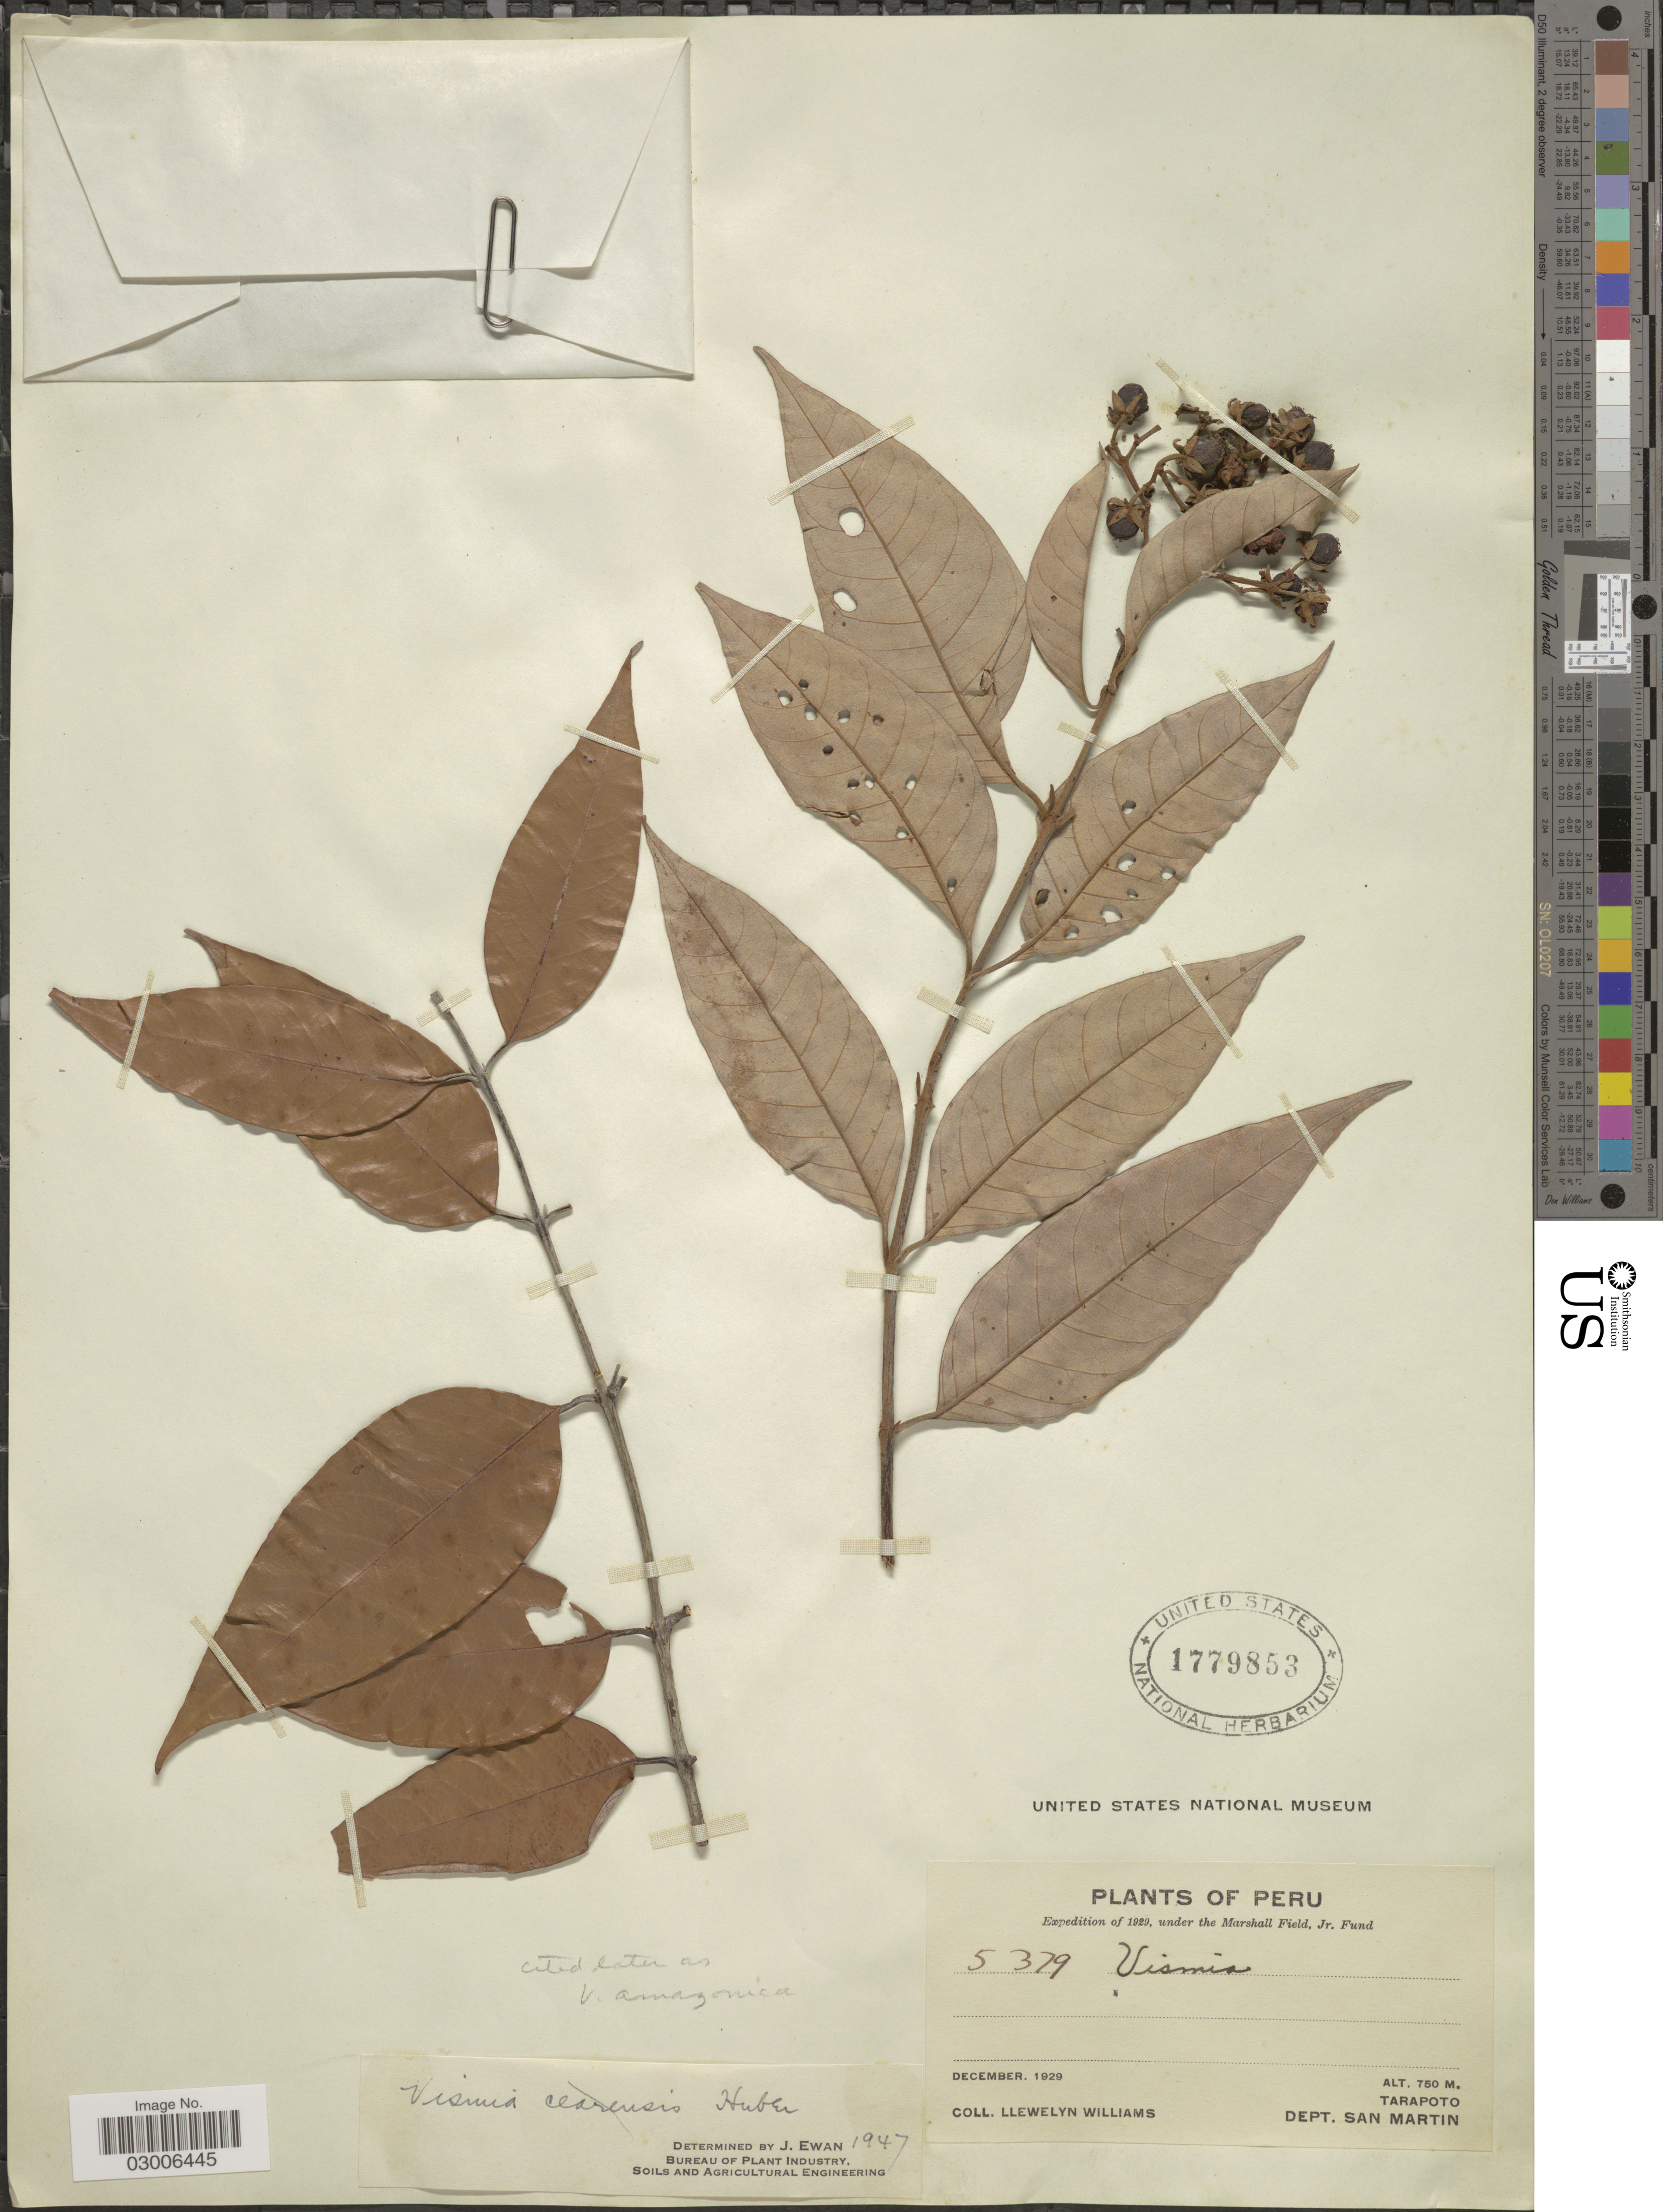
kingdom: Plantae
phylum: Tracheophyta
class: Magnoliopsida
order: Malpighiales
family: Hypericaceae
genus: Vismia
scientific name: Vismia amazonica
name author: Ewan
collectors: Ll. Williams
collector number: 5379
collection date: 1929-12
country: Peru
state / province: San Martín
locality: Tarapoto, Dept. San Martin.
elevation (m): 750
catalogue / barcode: US 1779853